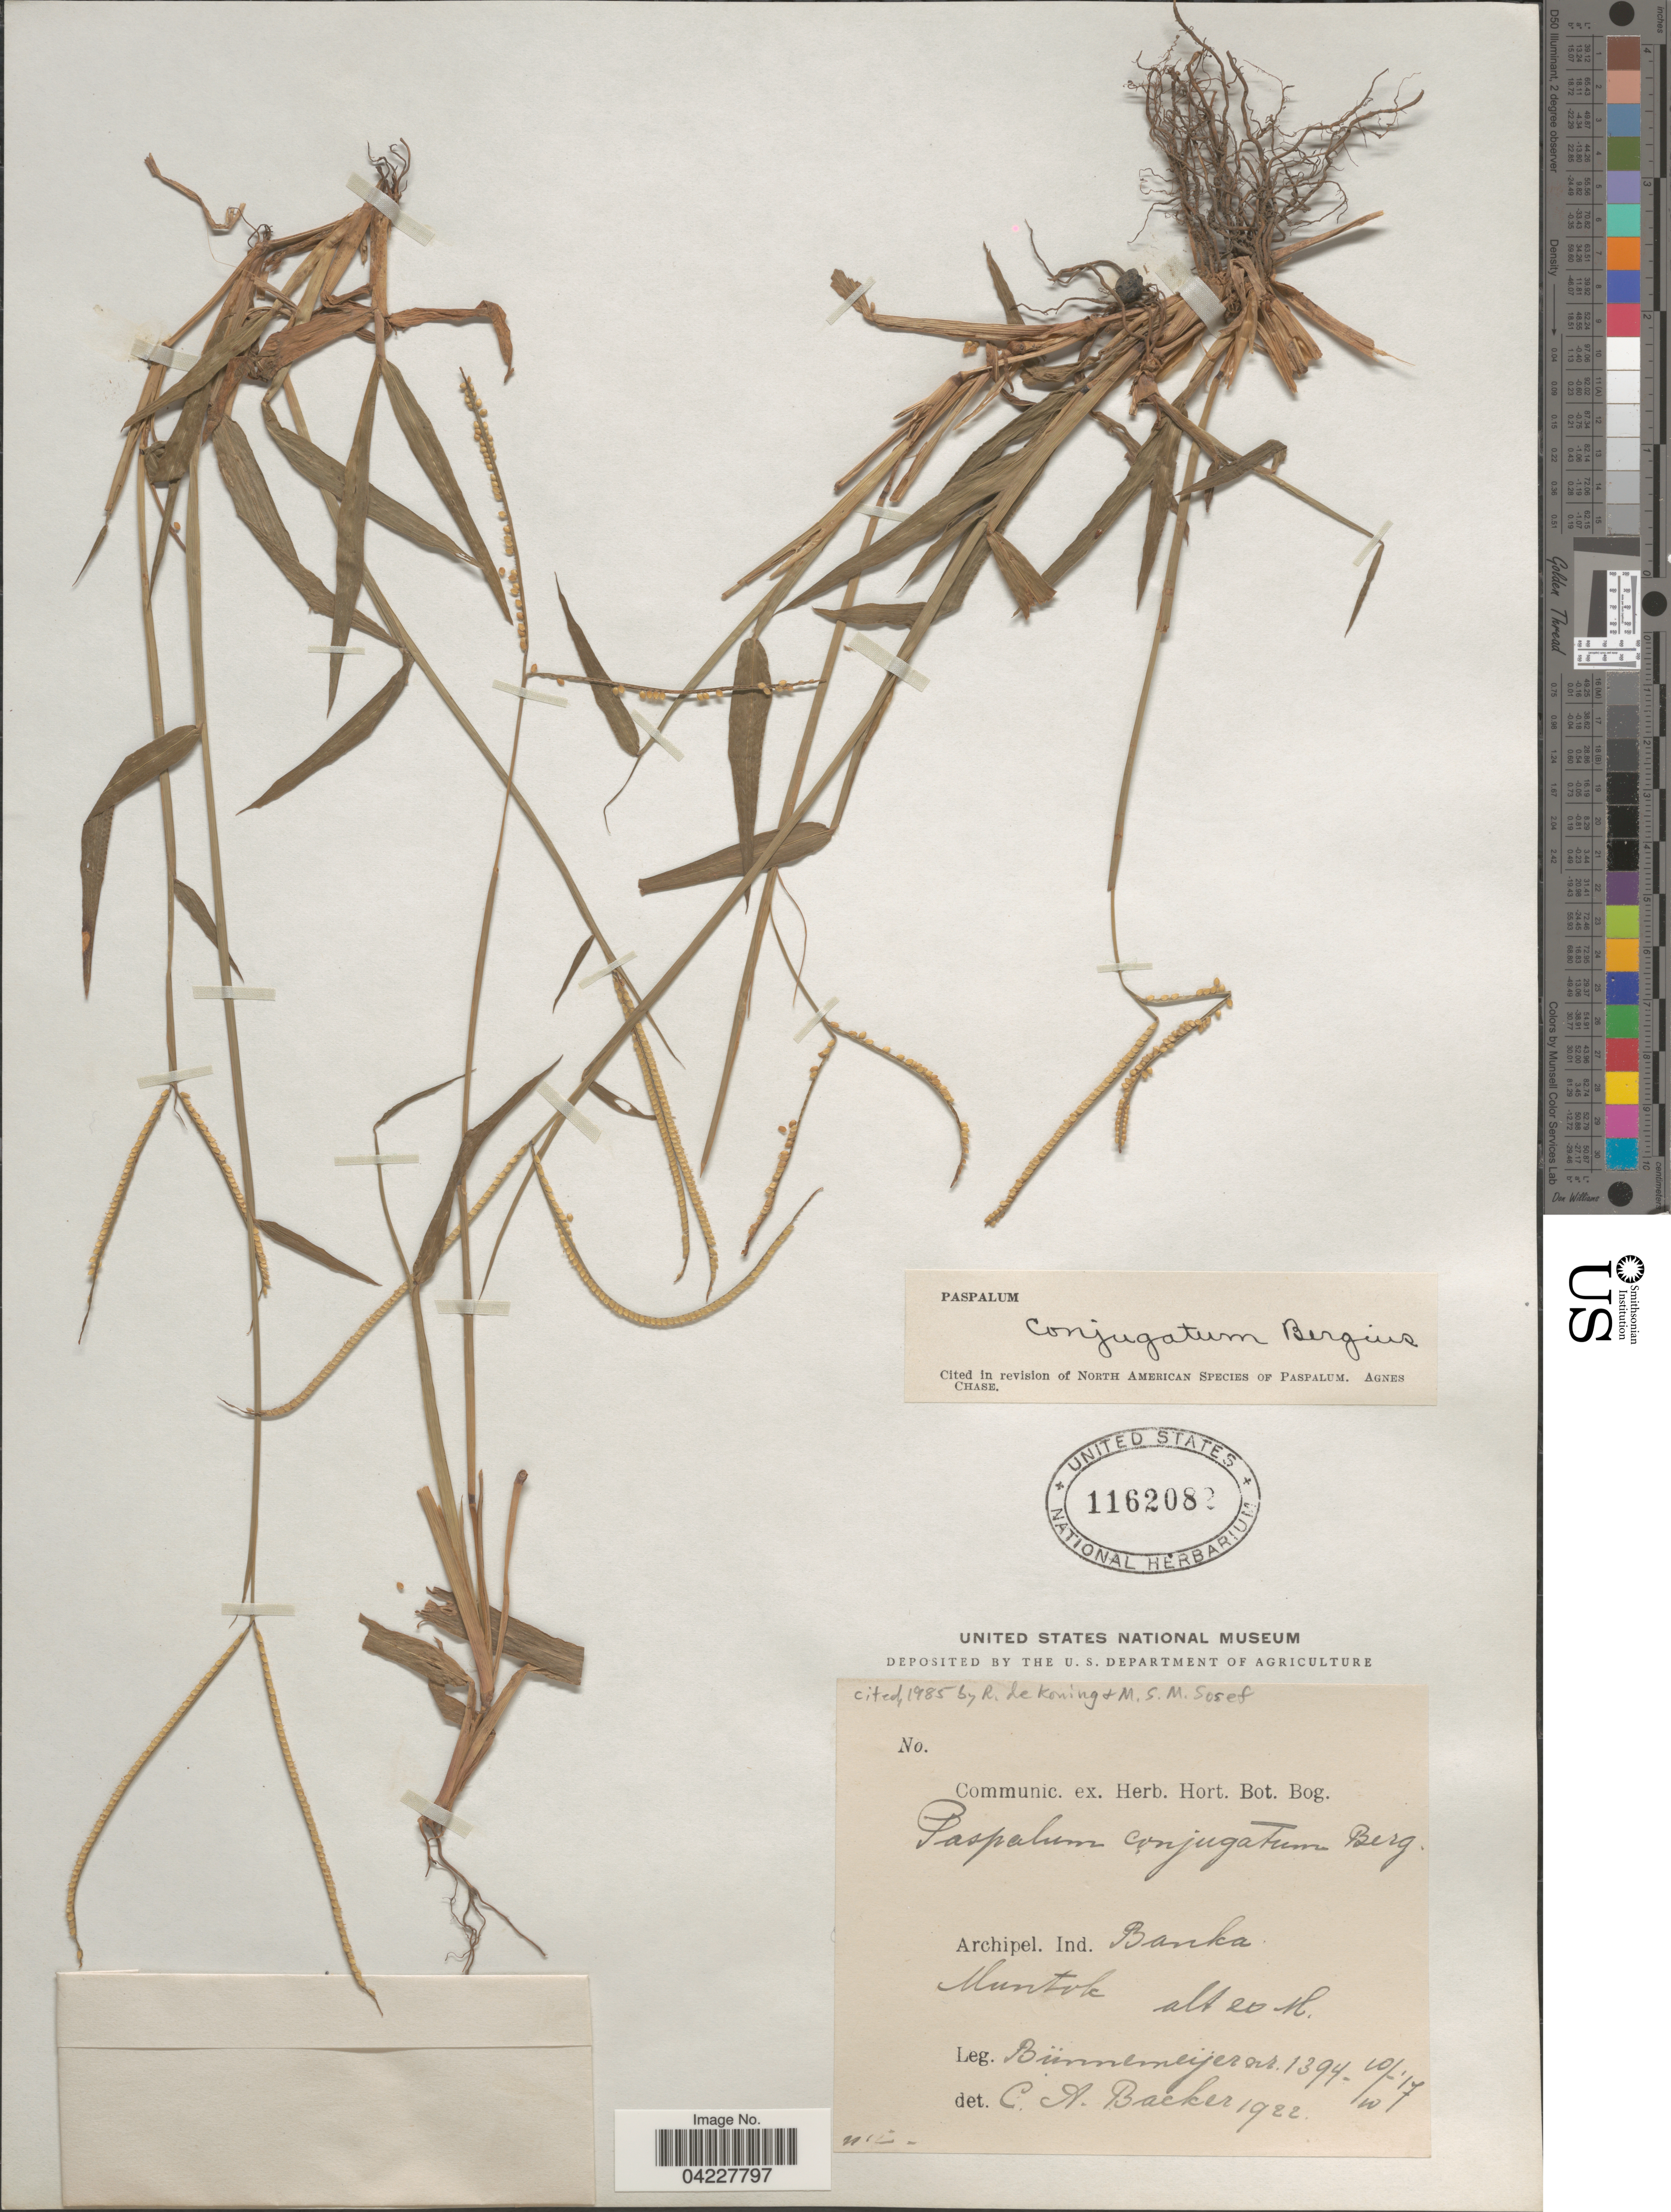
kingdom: Plantae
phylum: Tracheophyta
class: Liliopsida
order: Poales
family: Poaceae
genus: Paspalum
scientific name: Paspalum conjugatum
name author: P.J. Bergius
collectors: -. Bunnemeijer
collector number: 1394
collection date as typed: Transcribed d/m/y: 10/10/17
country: Indonesia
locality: Archipel. Ind. Banka. Muntok.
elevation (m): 20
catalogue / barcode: US 1162082